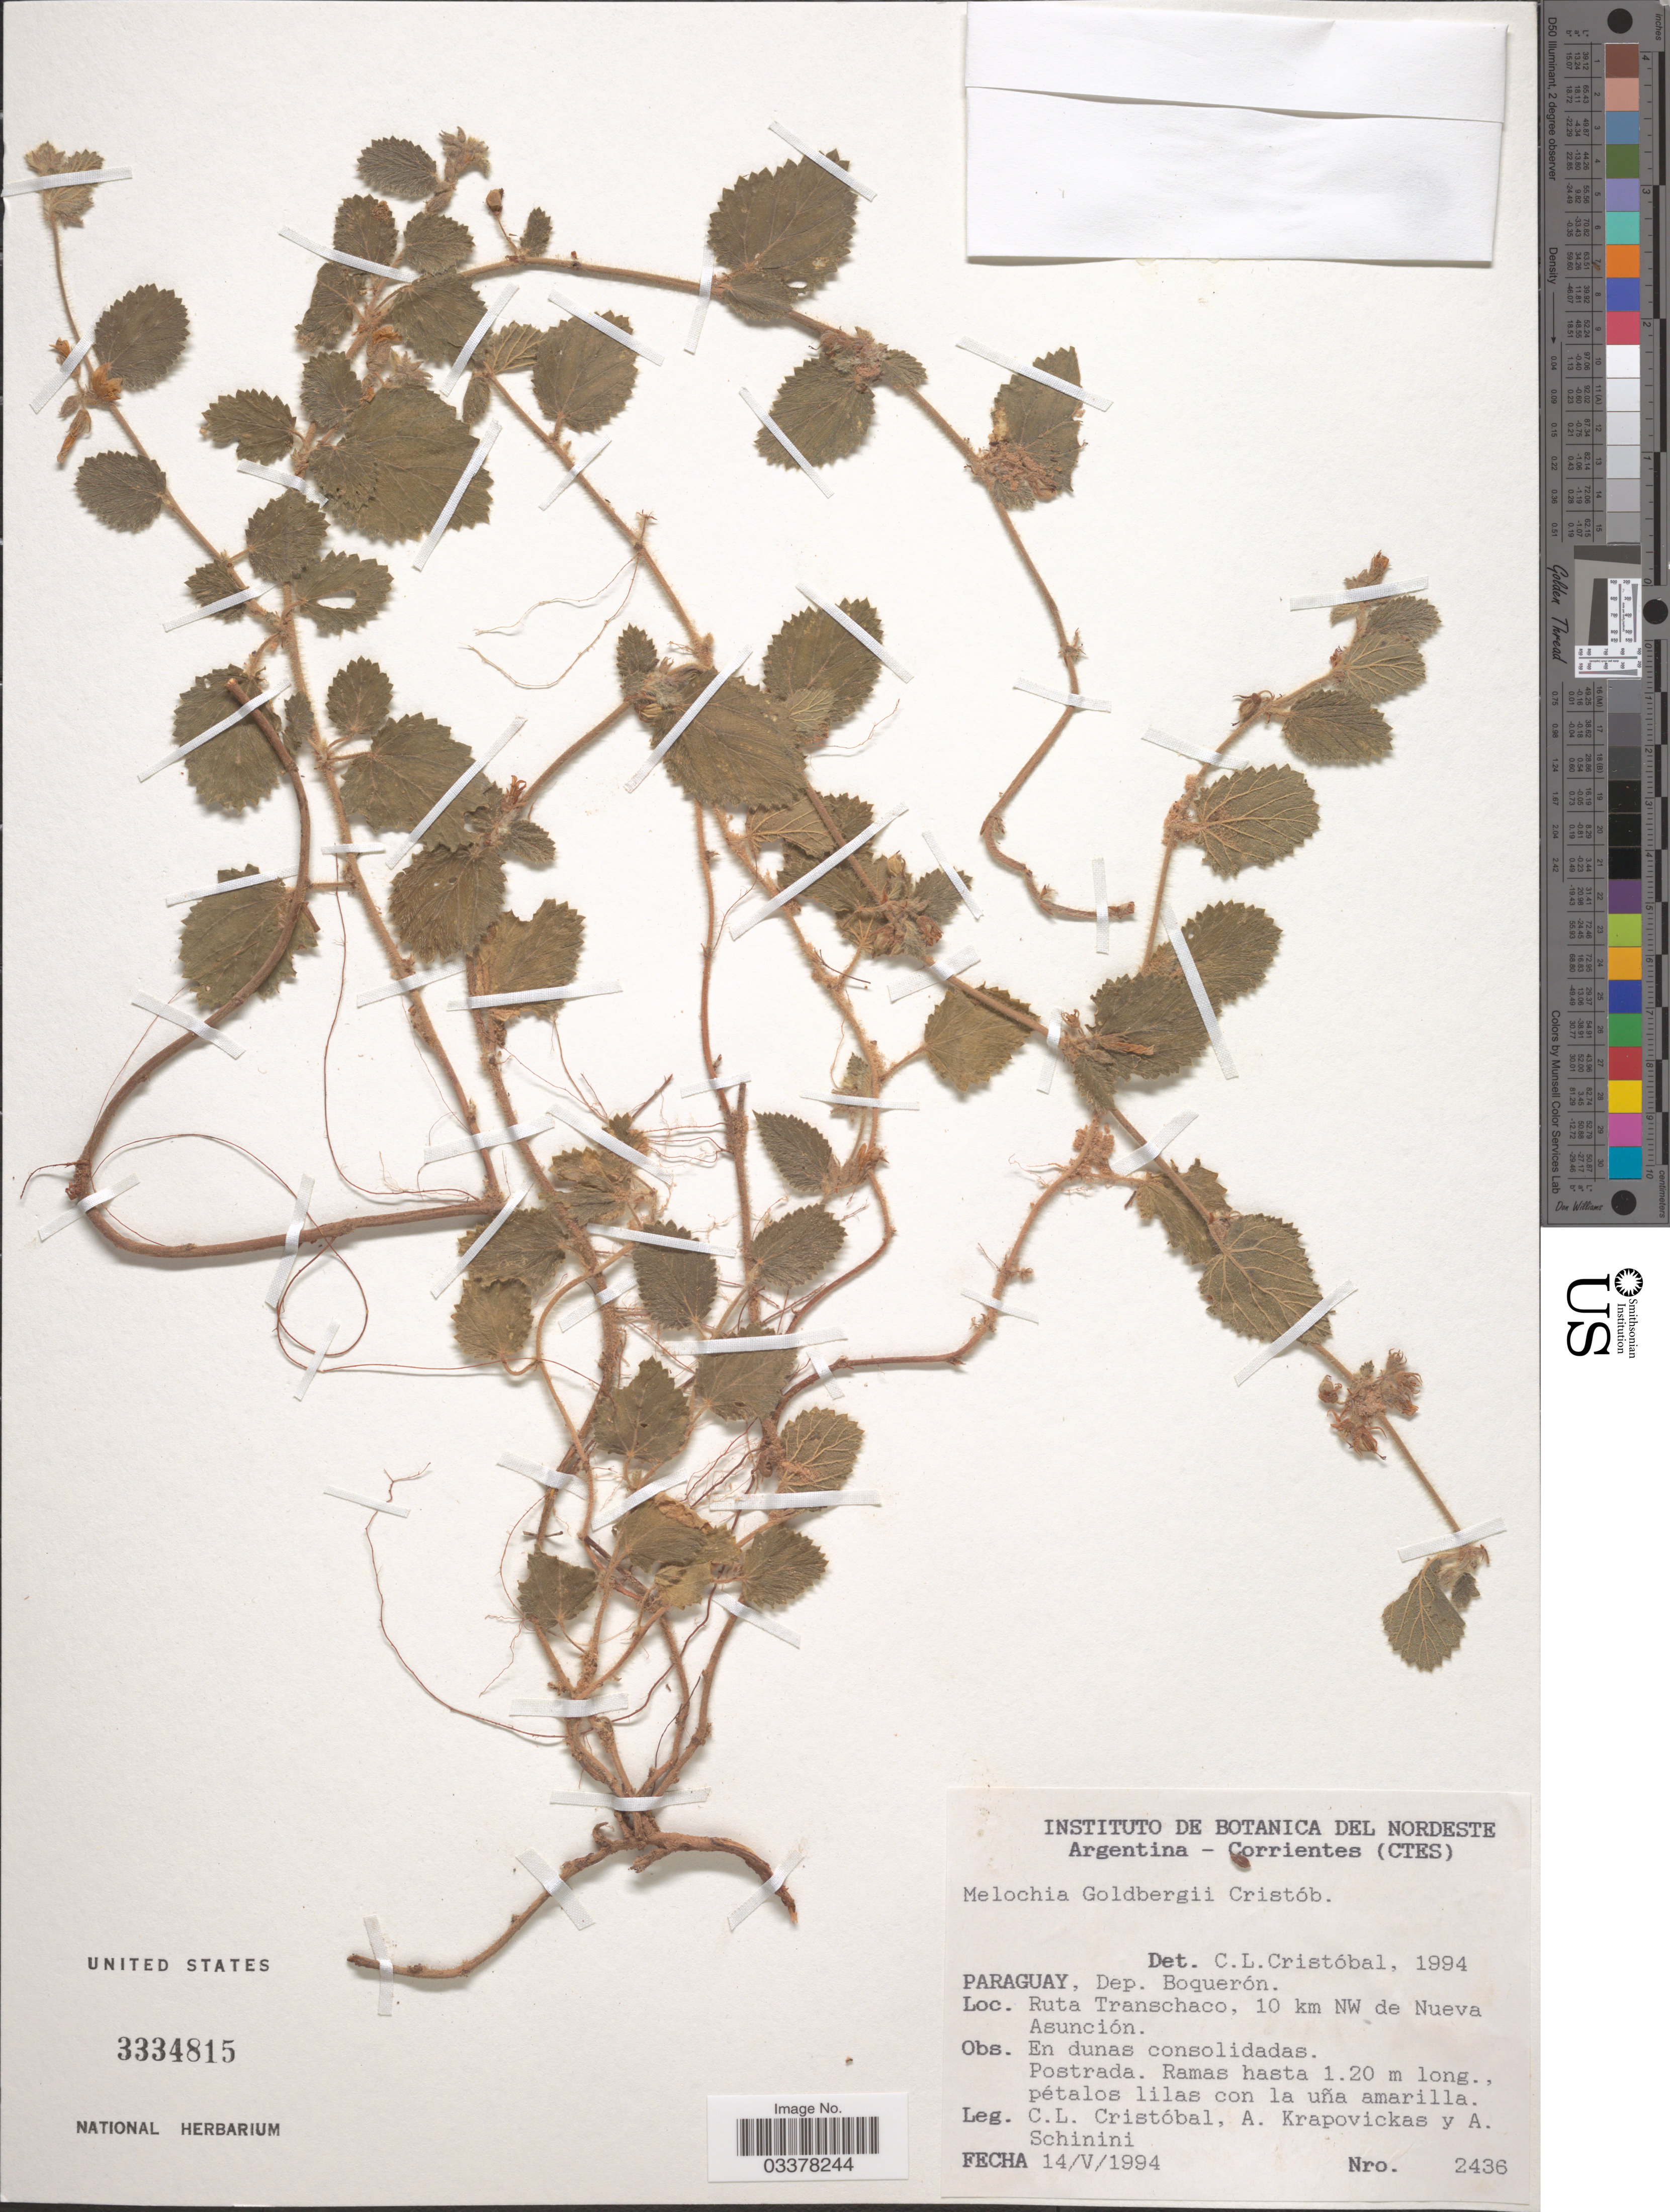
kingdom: Plantae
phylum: Tracheophyta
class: Magnoliopsida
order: Malvales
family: Malvaceae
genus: Melochia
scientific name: Melochia goldbergii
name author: Cristóbal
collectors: C. L. Cristóbal, A. Krapovickas & A. Schinini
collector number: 2436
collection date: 1994-05-14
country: Paraguay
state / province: Boqueron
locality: Dep. Boquerón. Ruta Transchaco, 10 km NW de Nueva Asunción.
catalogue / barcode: US 3334815